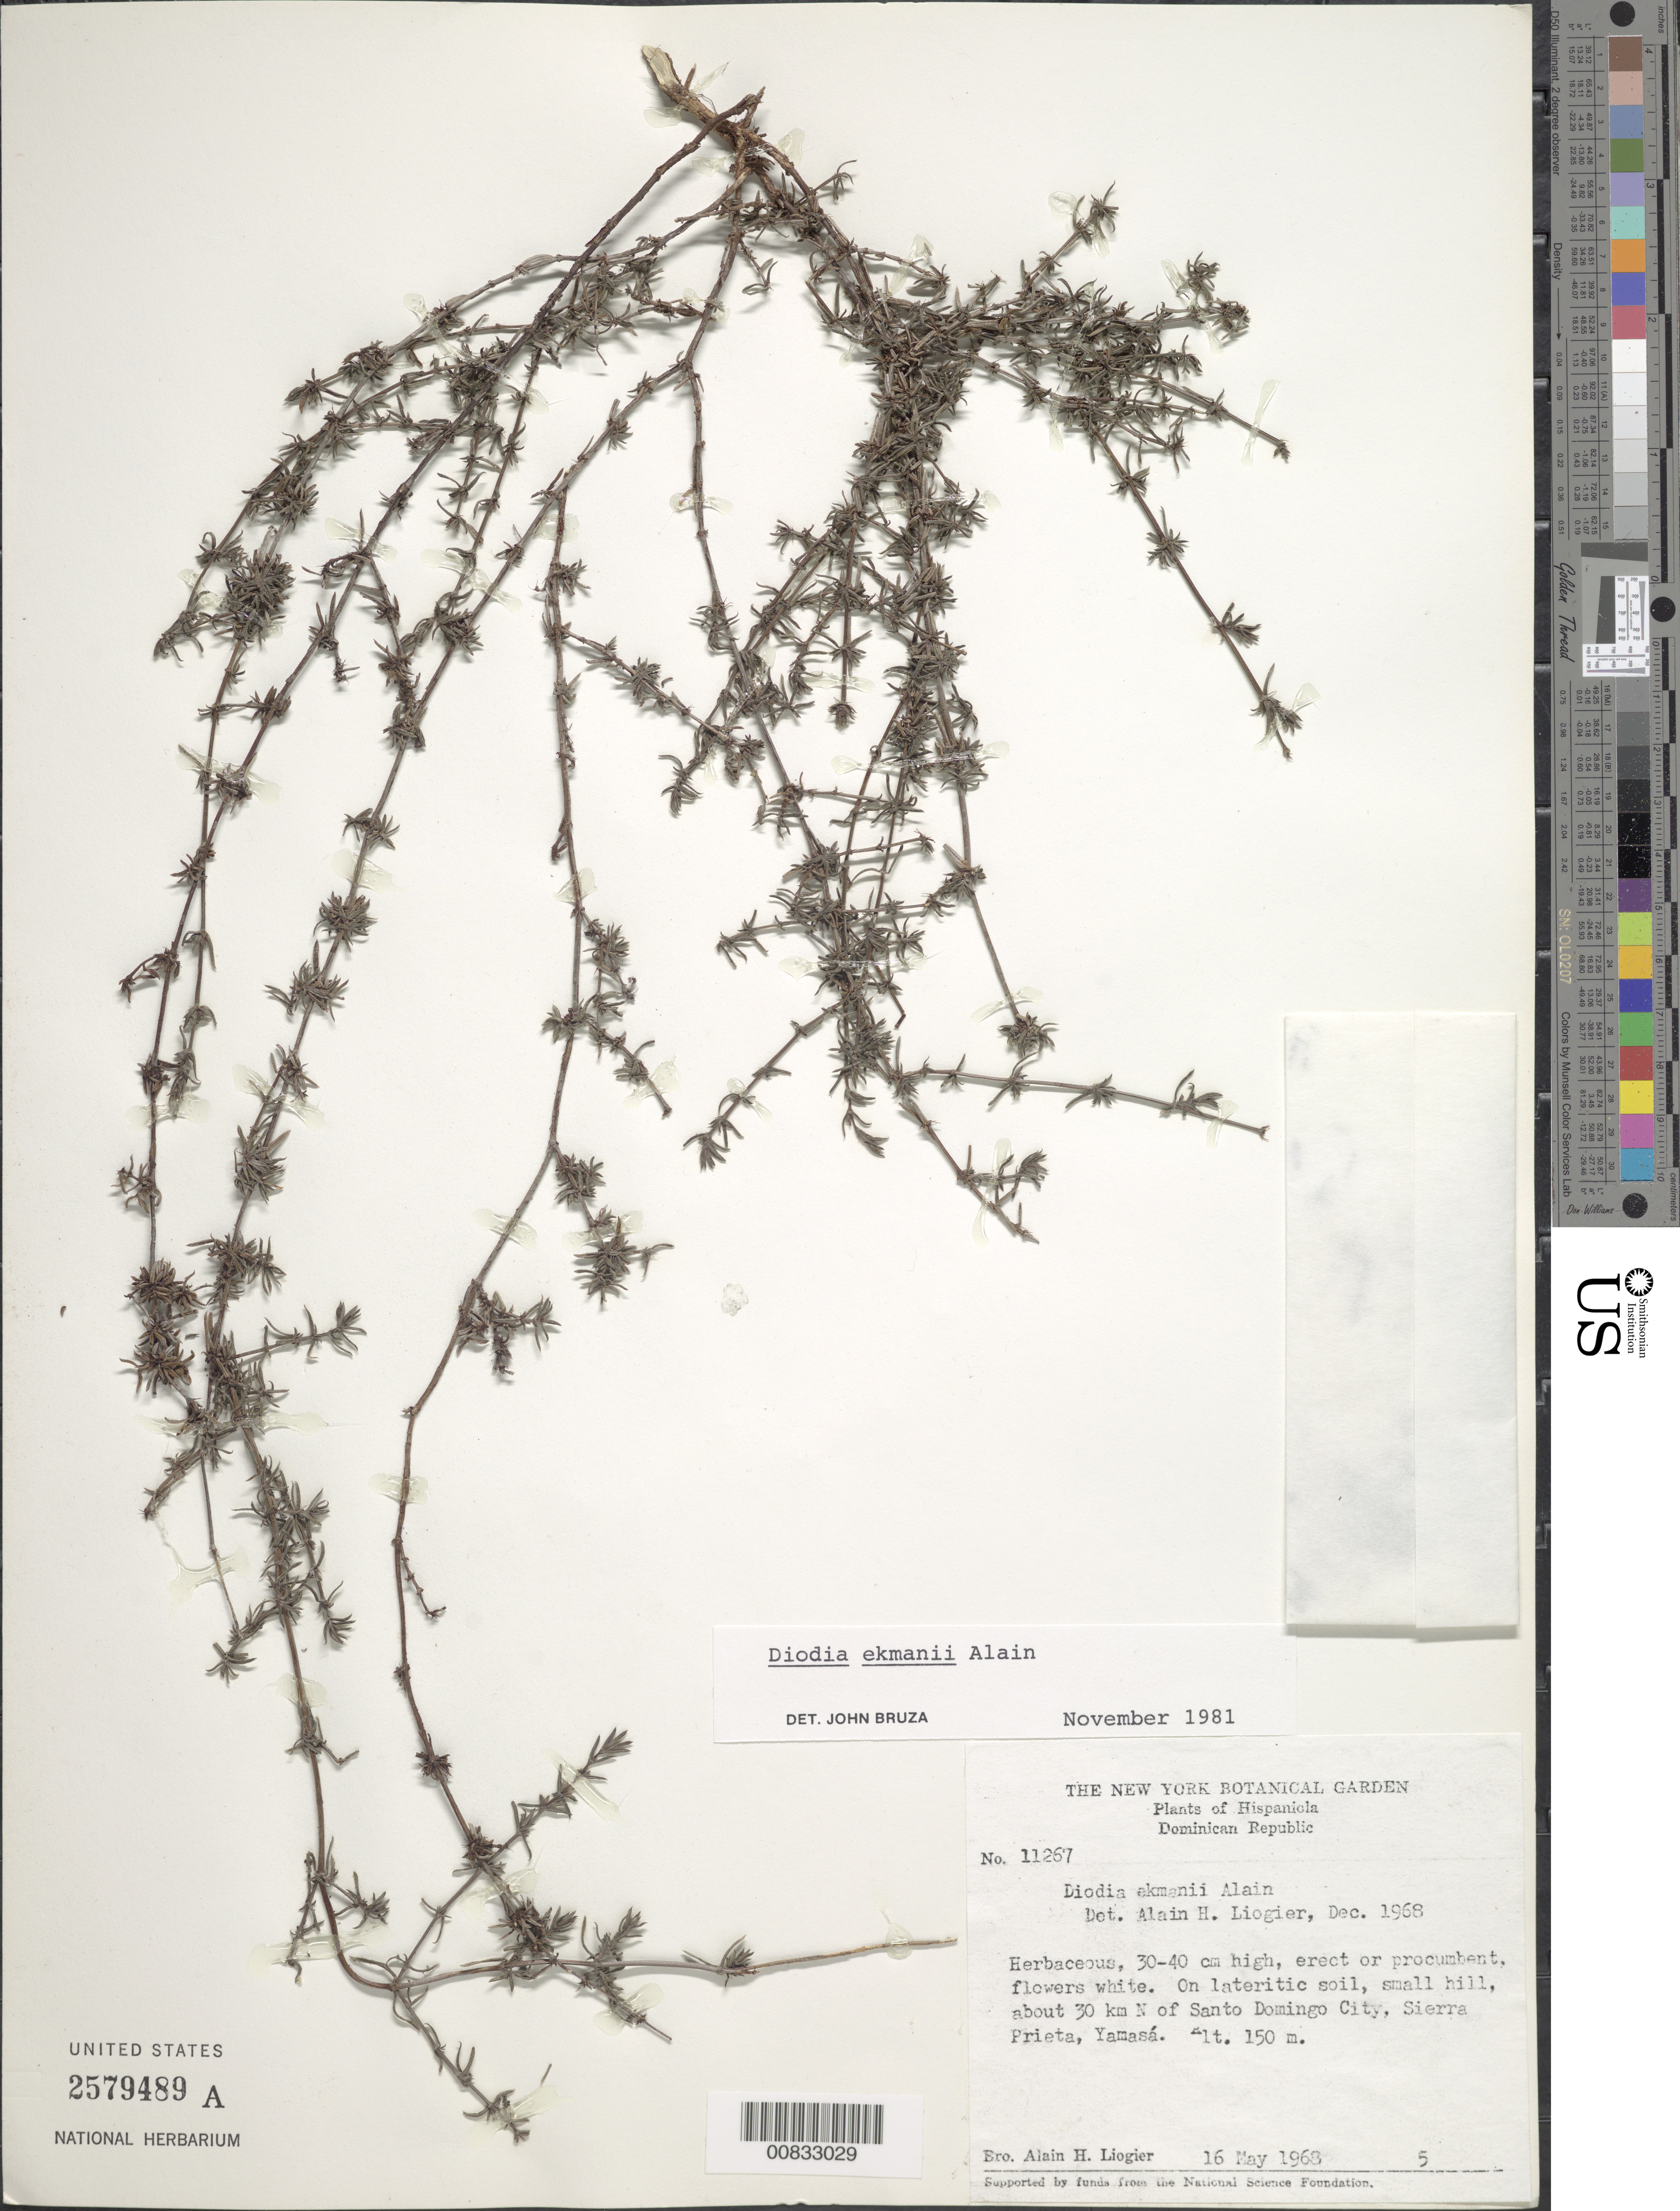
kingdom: Plantae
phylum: Tracheophyta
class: Magnoliopsida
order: Gentianales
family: Rubiaceae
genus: Diodia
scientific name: Diodia ekmanii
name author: Alain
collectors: A. H. Liogier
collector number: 11267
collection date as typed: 16 May 1968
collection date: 1968-05-16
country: Dominican Republic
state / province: Distrito Nacional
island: Hispaniola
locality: About 30 km N of Santo Domingo City, Sierra Prieta, Yamasá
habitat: On lateritic soil on small hill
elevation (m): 150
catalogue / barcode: US 2579489